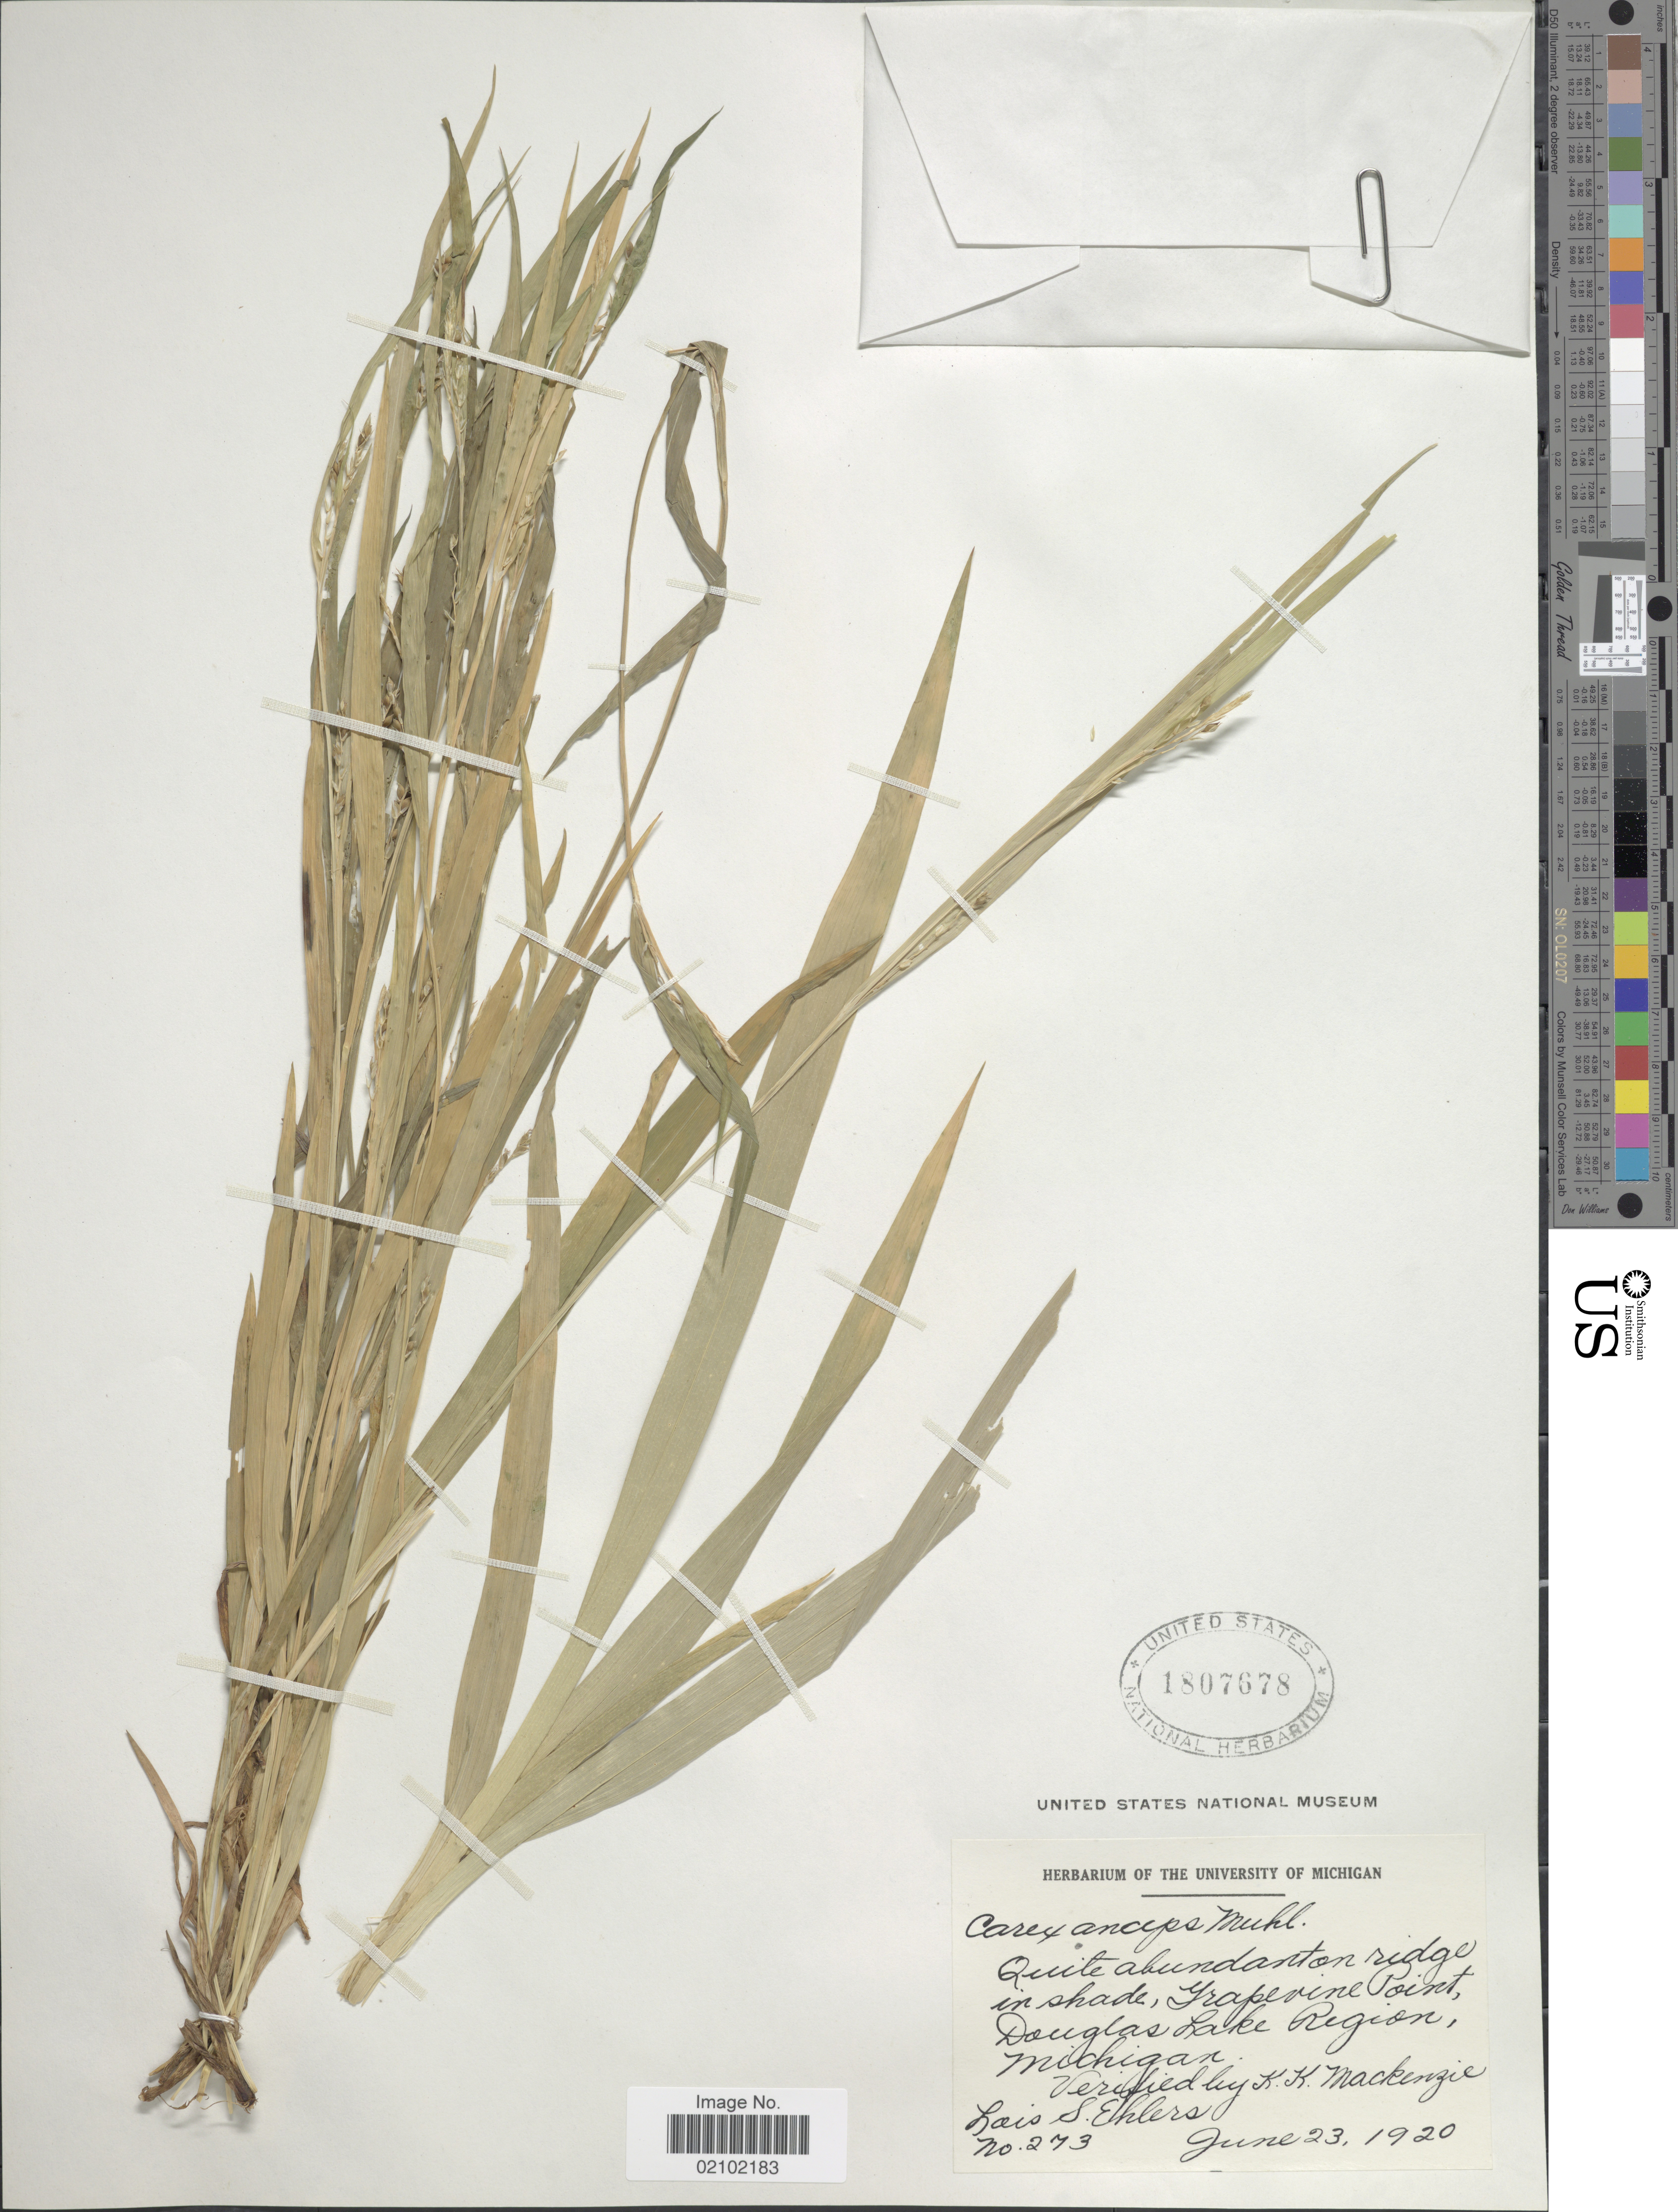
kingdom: Plantae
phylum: Tracheophyta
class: Liliopsida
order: Poales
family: Cyperaceae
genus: Carex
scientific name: Carex laxiflora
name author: Lam.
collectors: L. Ehlers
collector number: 273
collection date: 1920-06-23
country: United States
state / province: Michigan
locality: Grapevine Point, Douglas Lake Region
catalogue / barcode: US 1807678